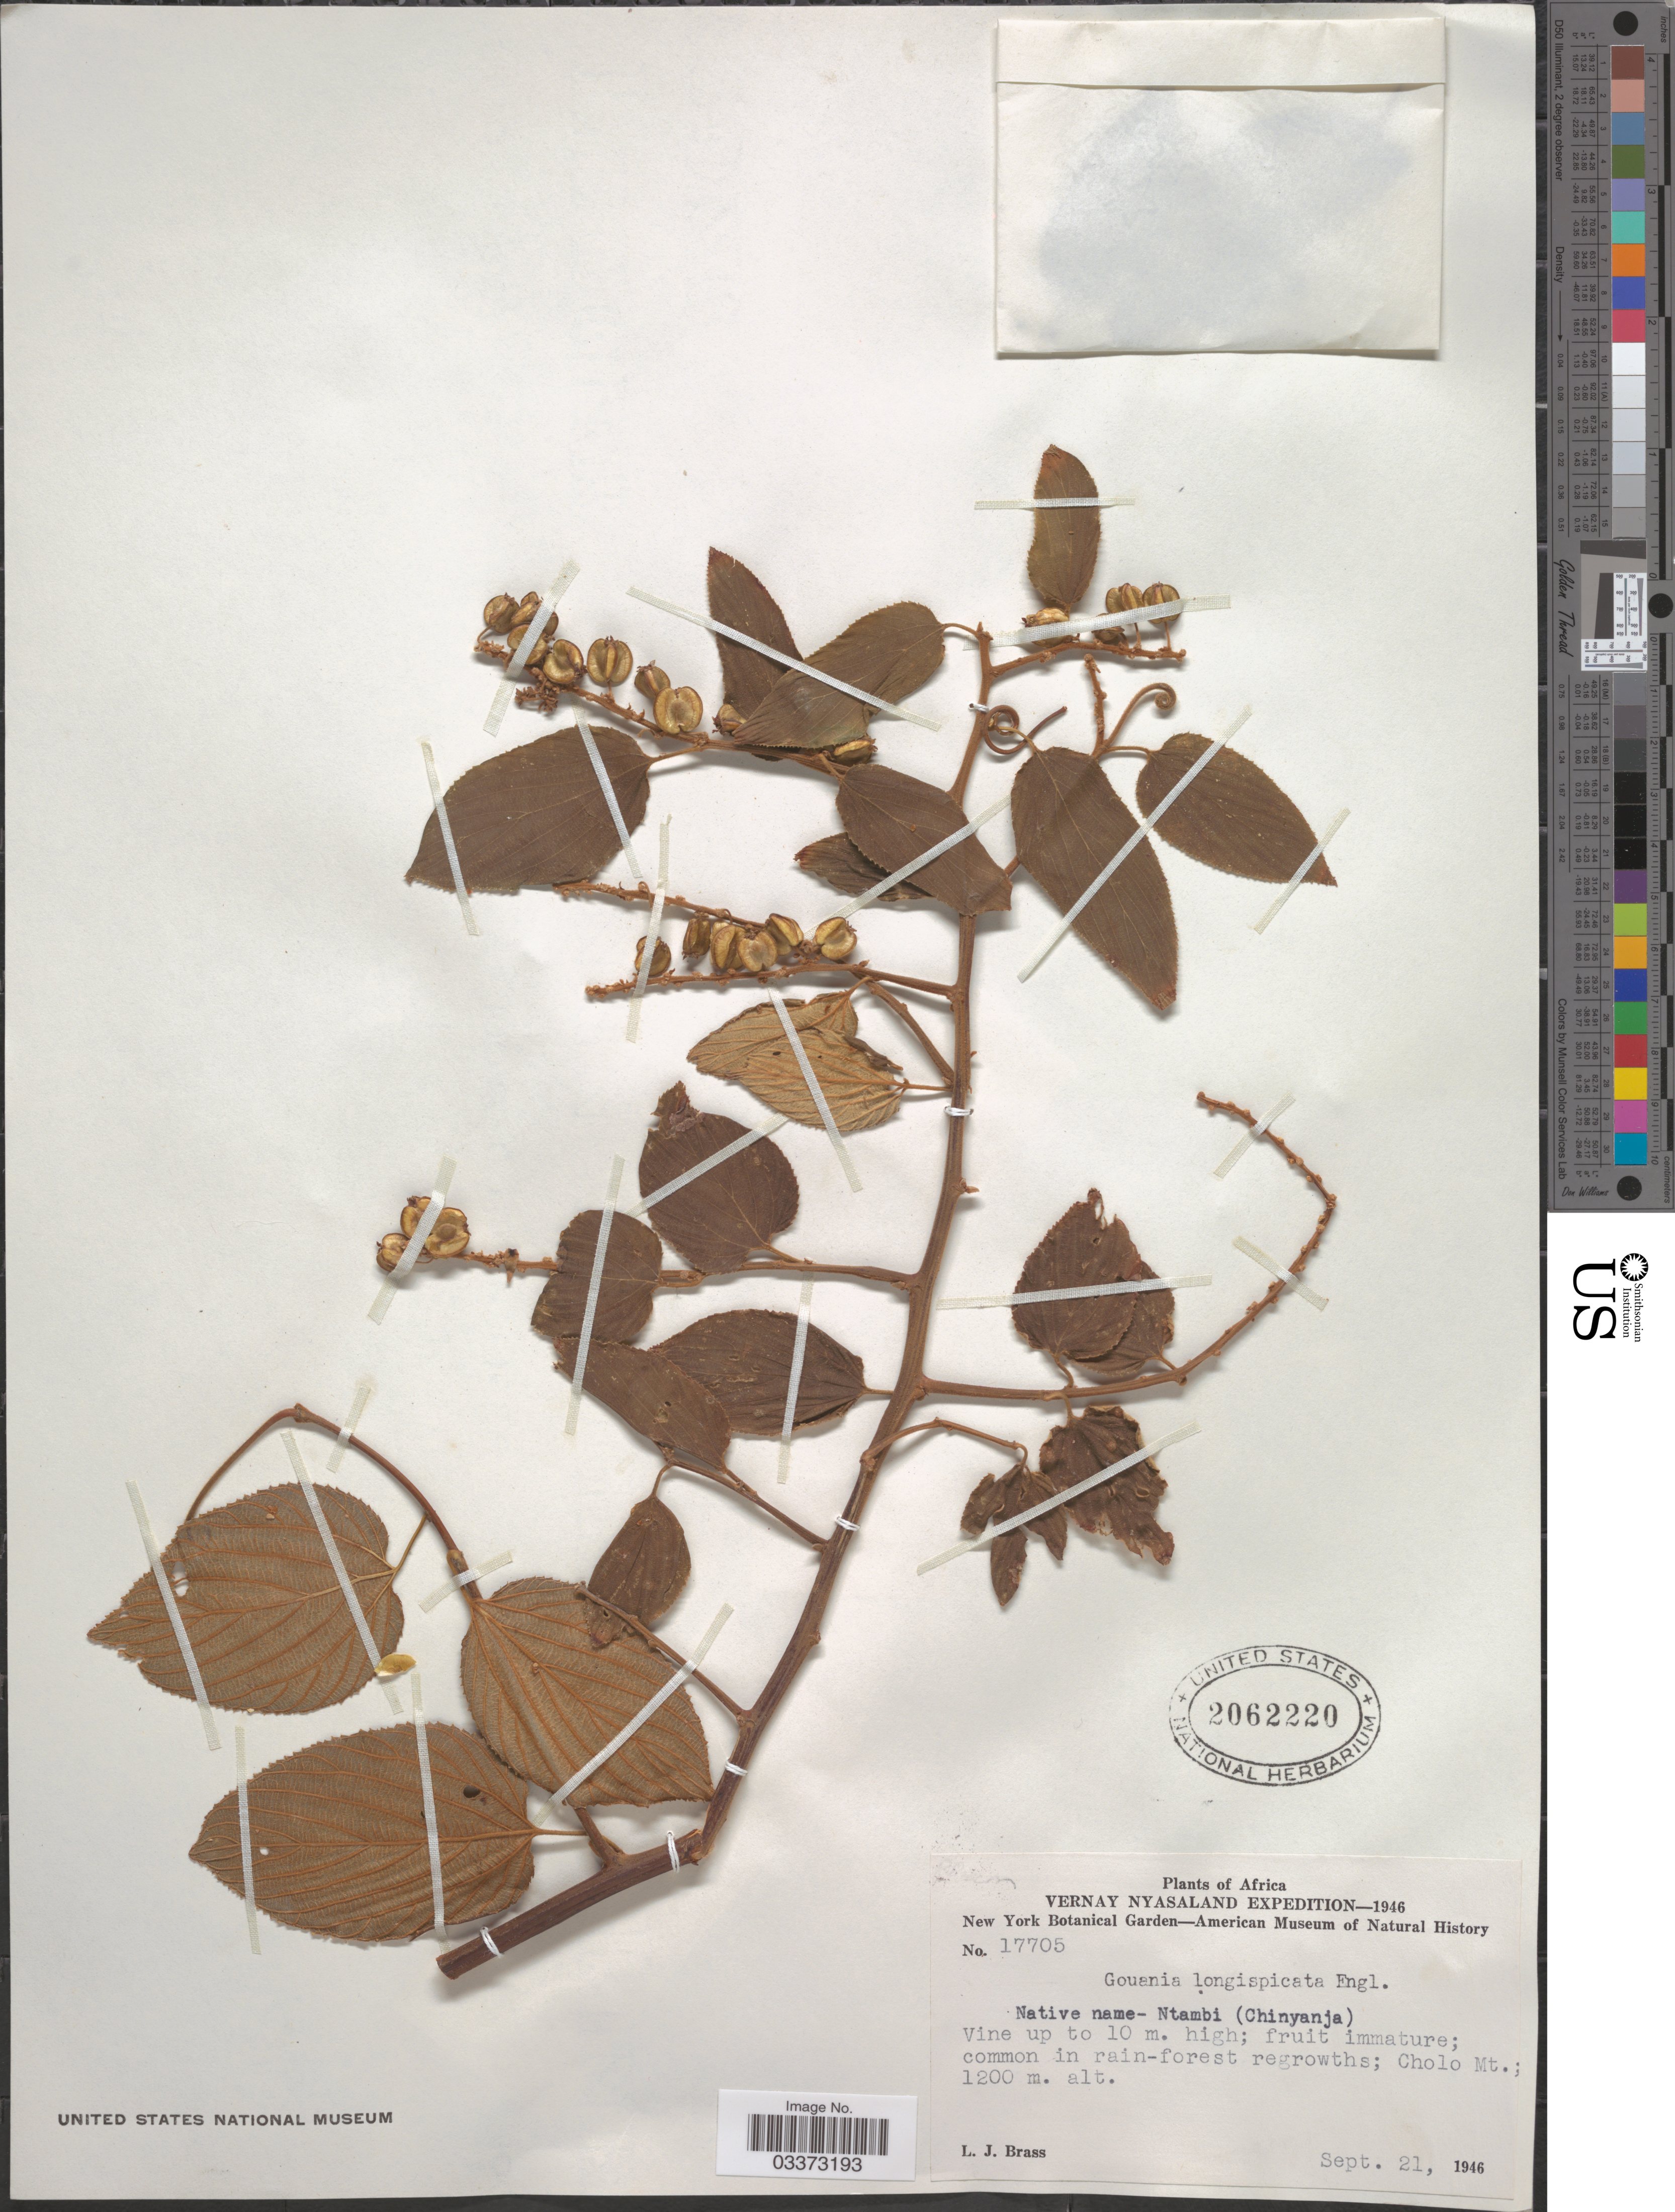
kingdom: Plantae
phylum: Tracheophyta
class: Magnoliopsida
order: Rosales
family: Rhamnaceae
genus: Gouania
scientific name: Gouania longispicata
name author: Engl.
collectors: L. J. Brass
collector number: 17705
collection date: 1946-09-21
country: Malawi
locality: Vernay Nyasaland. Cholo Mts.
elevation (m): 1200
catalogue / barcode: US 2062220